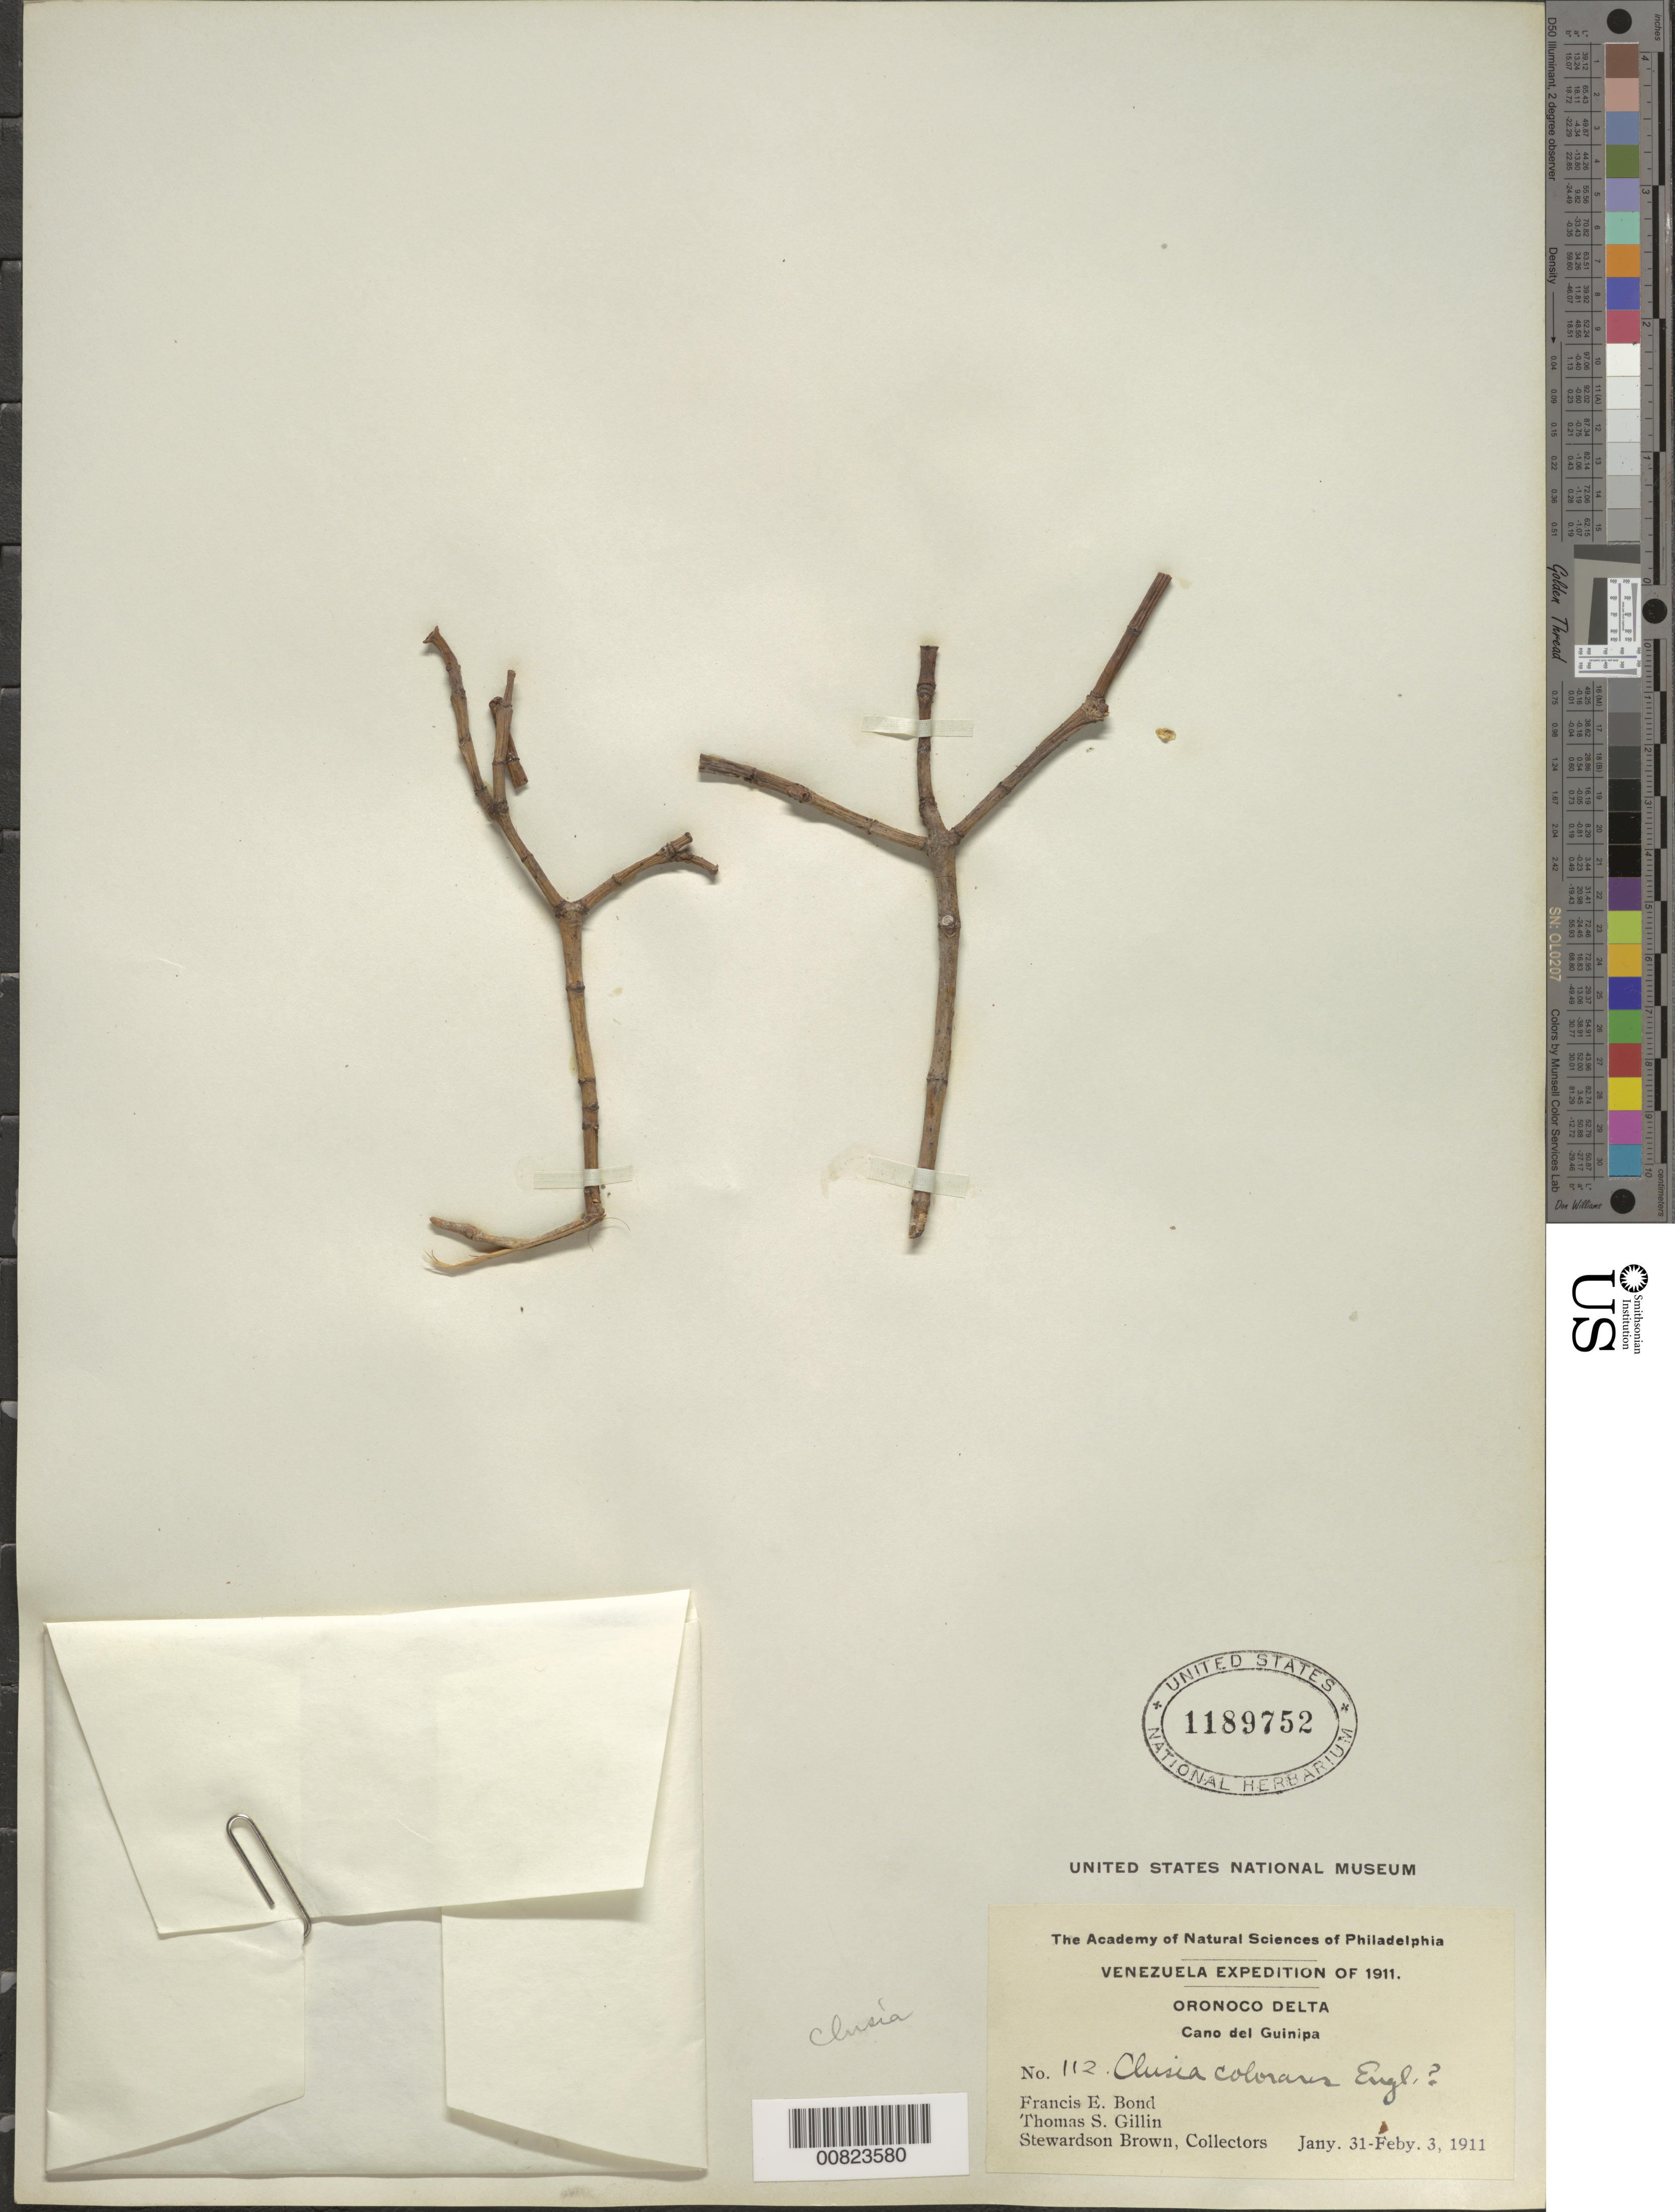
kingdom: Plantae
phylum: Tracheophyta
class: Magnoliopsida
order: Malpighiales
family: Clusiaceae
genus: Clusia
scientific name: Clusia panapanari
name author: (Aubl.) Choisy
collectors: F. Bond, T. Gillin & S. Brown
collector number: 112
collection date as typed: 31 January -3 February 1911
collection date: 1911-01-31/1911-02-03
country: Venezuela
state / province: Monagas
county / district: Maturin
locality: Oronoco Delta along Rio Guanipa, including Indian and Creole villages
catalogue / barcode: US 1189752